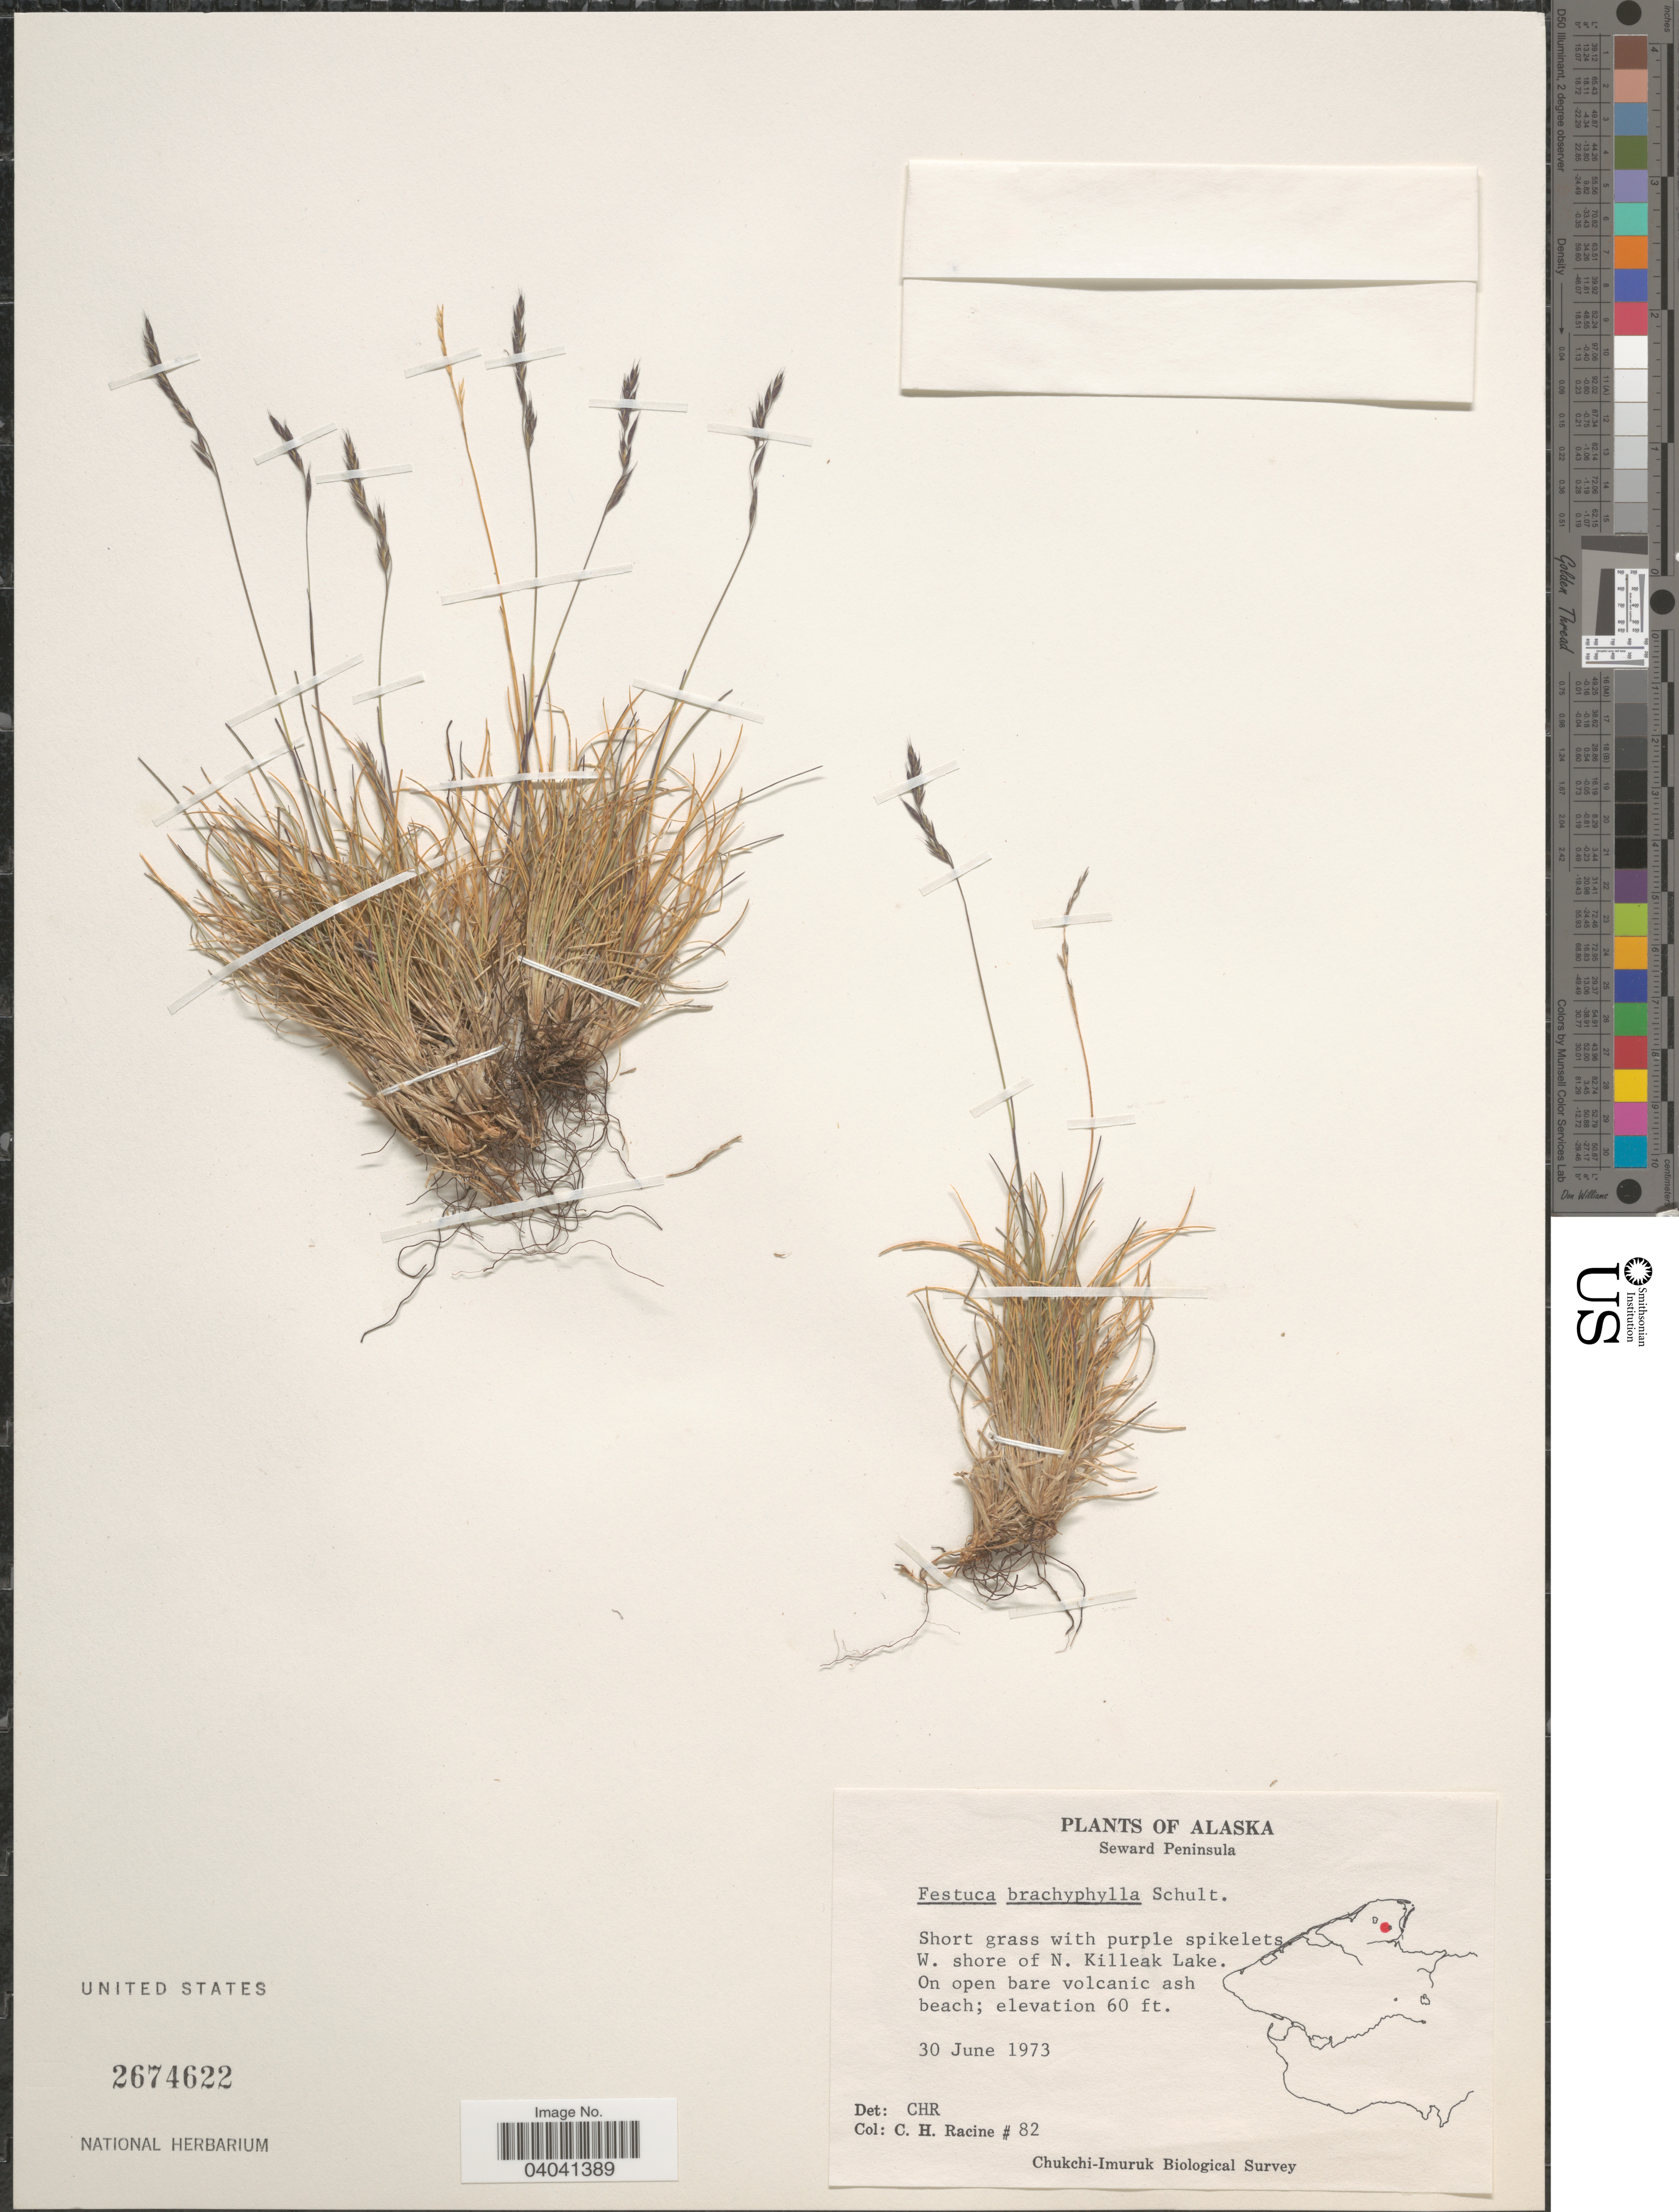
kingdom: Plantae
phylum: Tracheophyta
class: Liliopsida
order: Poales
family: Poaceae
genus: Festuca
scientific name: Festuca brachyphylla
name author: Schult. & Schult. f.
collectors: C. Racine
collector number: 82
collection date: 1973-06-30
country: United States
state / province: Alaska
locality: Seward Peninsula. W. shore of N. Killeak Lake.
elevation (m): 18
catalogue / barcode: US 2674622